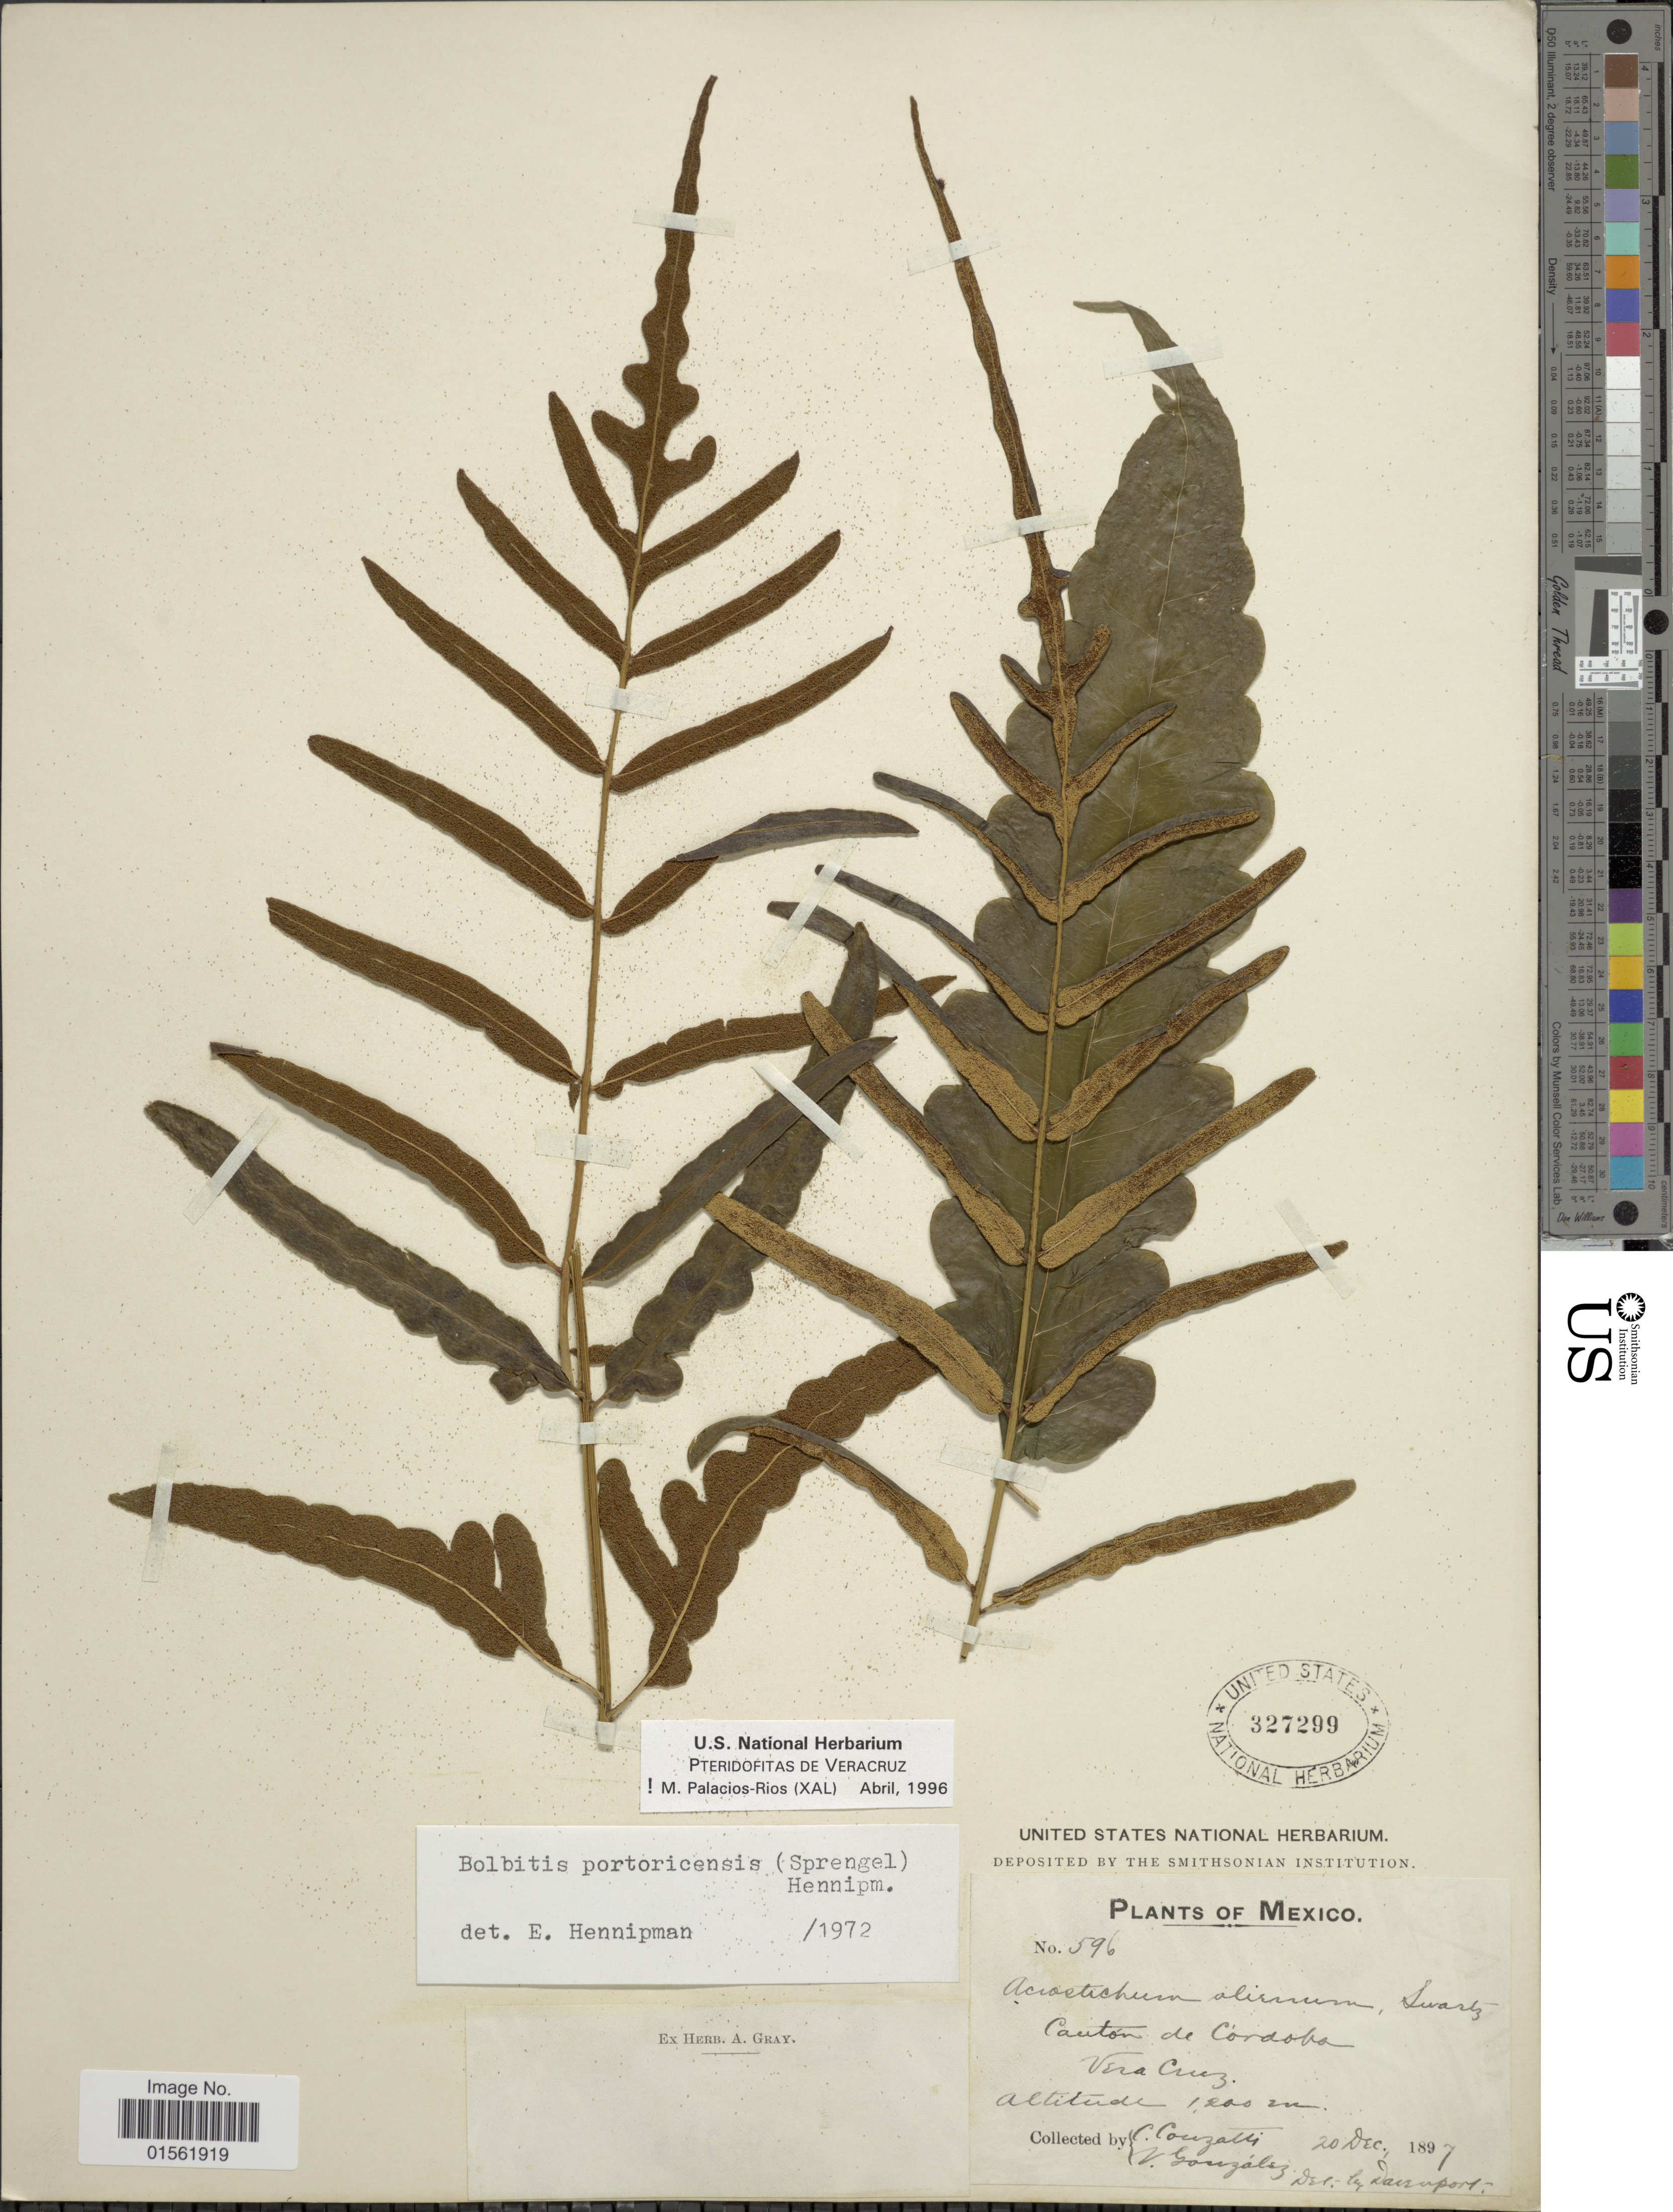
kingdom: Plantae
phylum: Tracheophyta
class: Polypodiopsida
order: Polypodiales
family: Dryopteridaceae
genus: Bolbitis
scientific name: Bolbitis portoricensis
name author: (Spreng.) Hennipman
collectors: C. Conzatti & V. González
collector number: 596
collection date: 1897-12-20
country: Mexico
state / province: Veracruz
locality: Cantón de Cordoba, Vera Cruz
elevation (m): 1200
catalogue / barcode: US 327299